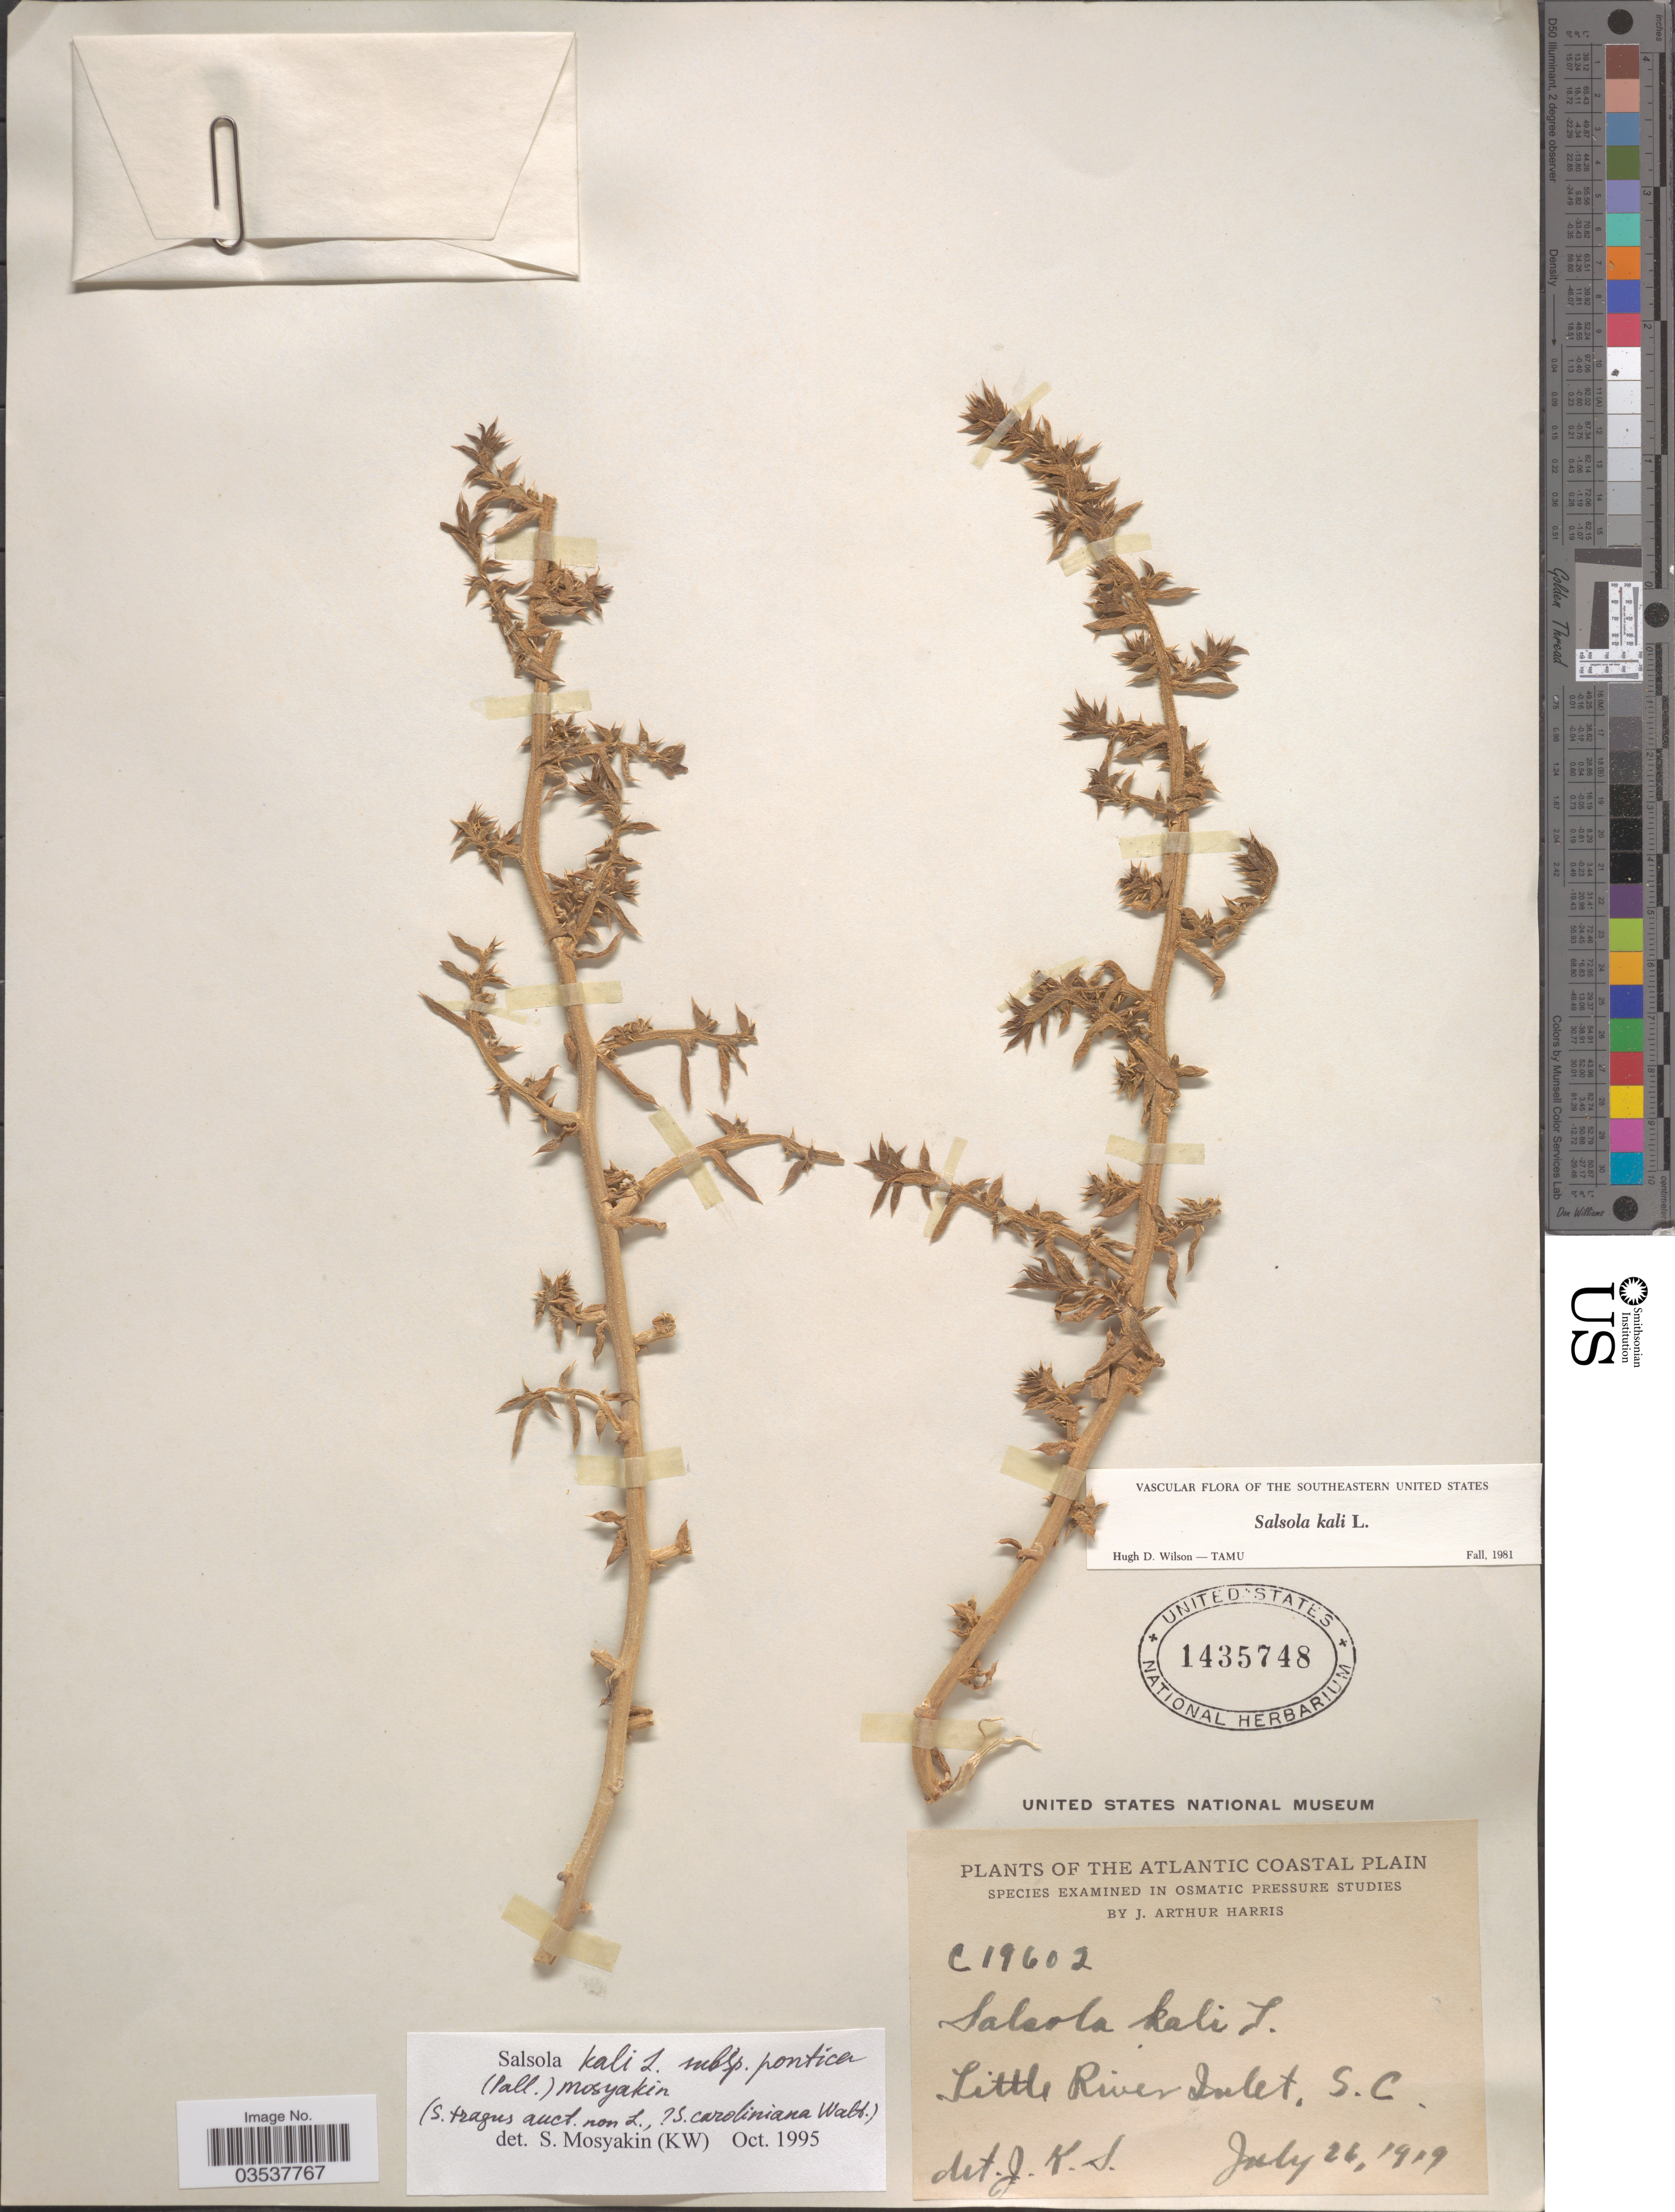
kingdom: Plantae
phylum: Tracheophyta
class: Magnoliopsida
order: Caryophyllales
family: Amaranthaceae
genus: Salsola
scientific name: Salsola kali var. caroliniana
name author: (Walter) Nutt.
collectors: J. A. Harris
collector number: C19602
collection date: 1919-07-26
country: United States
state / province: South Carolina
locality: The Atlantic Coastal Plain. Little River Inlet.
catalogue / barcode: US 1435748